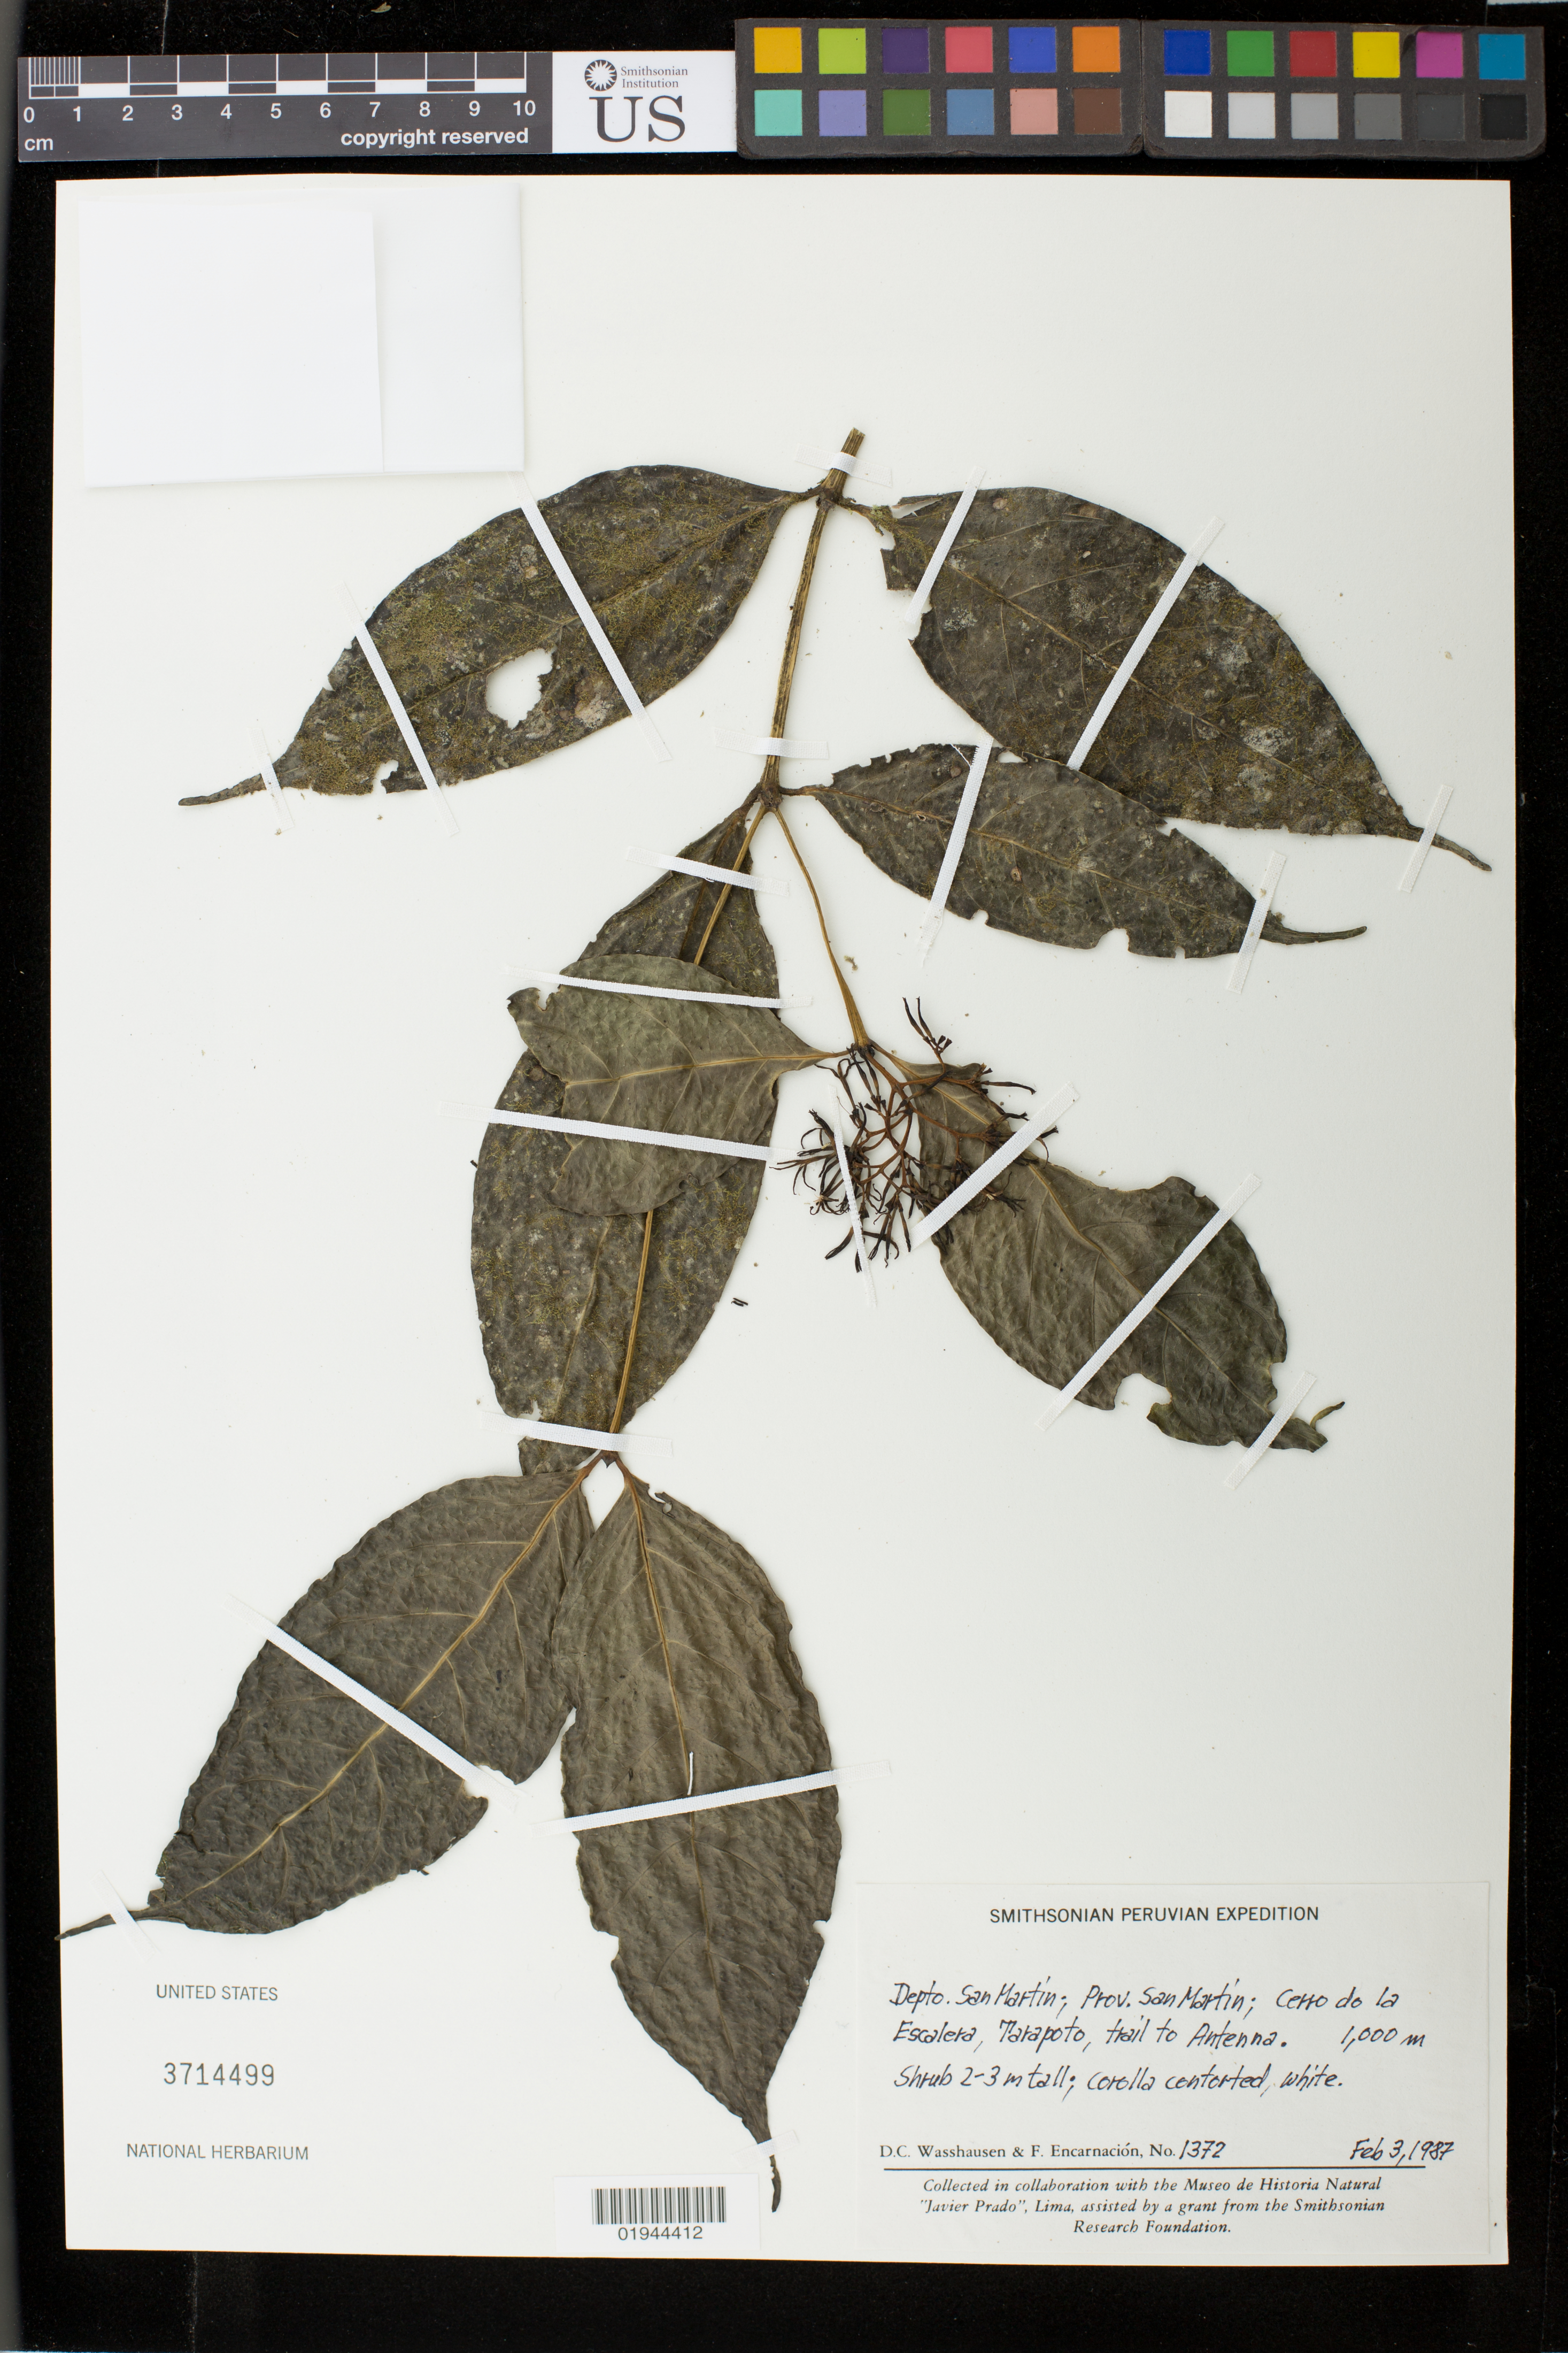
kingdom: Plantae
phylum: Tracheophyta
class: Magnoliopsida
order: Gentianales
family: Rubiaceae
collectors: D. C. Wasshausen & F. Encarnación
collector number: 1372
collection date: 1987-02-03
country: Peru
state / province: San Martín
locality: Depto. San Martin; Cerro de la Escalera, Tarapoto, trail to Antenna.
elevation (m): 1000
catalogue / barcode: US 3714499